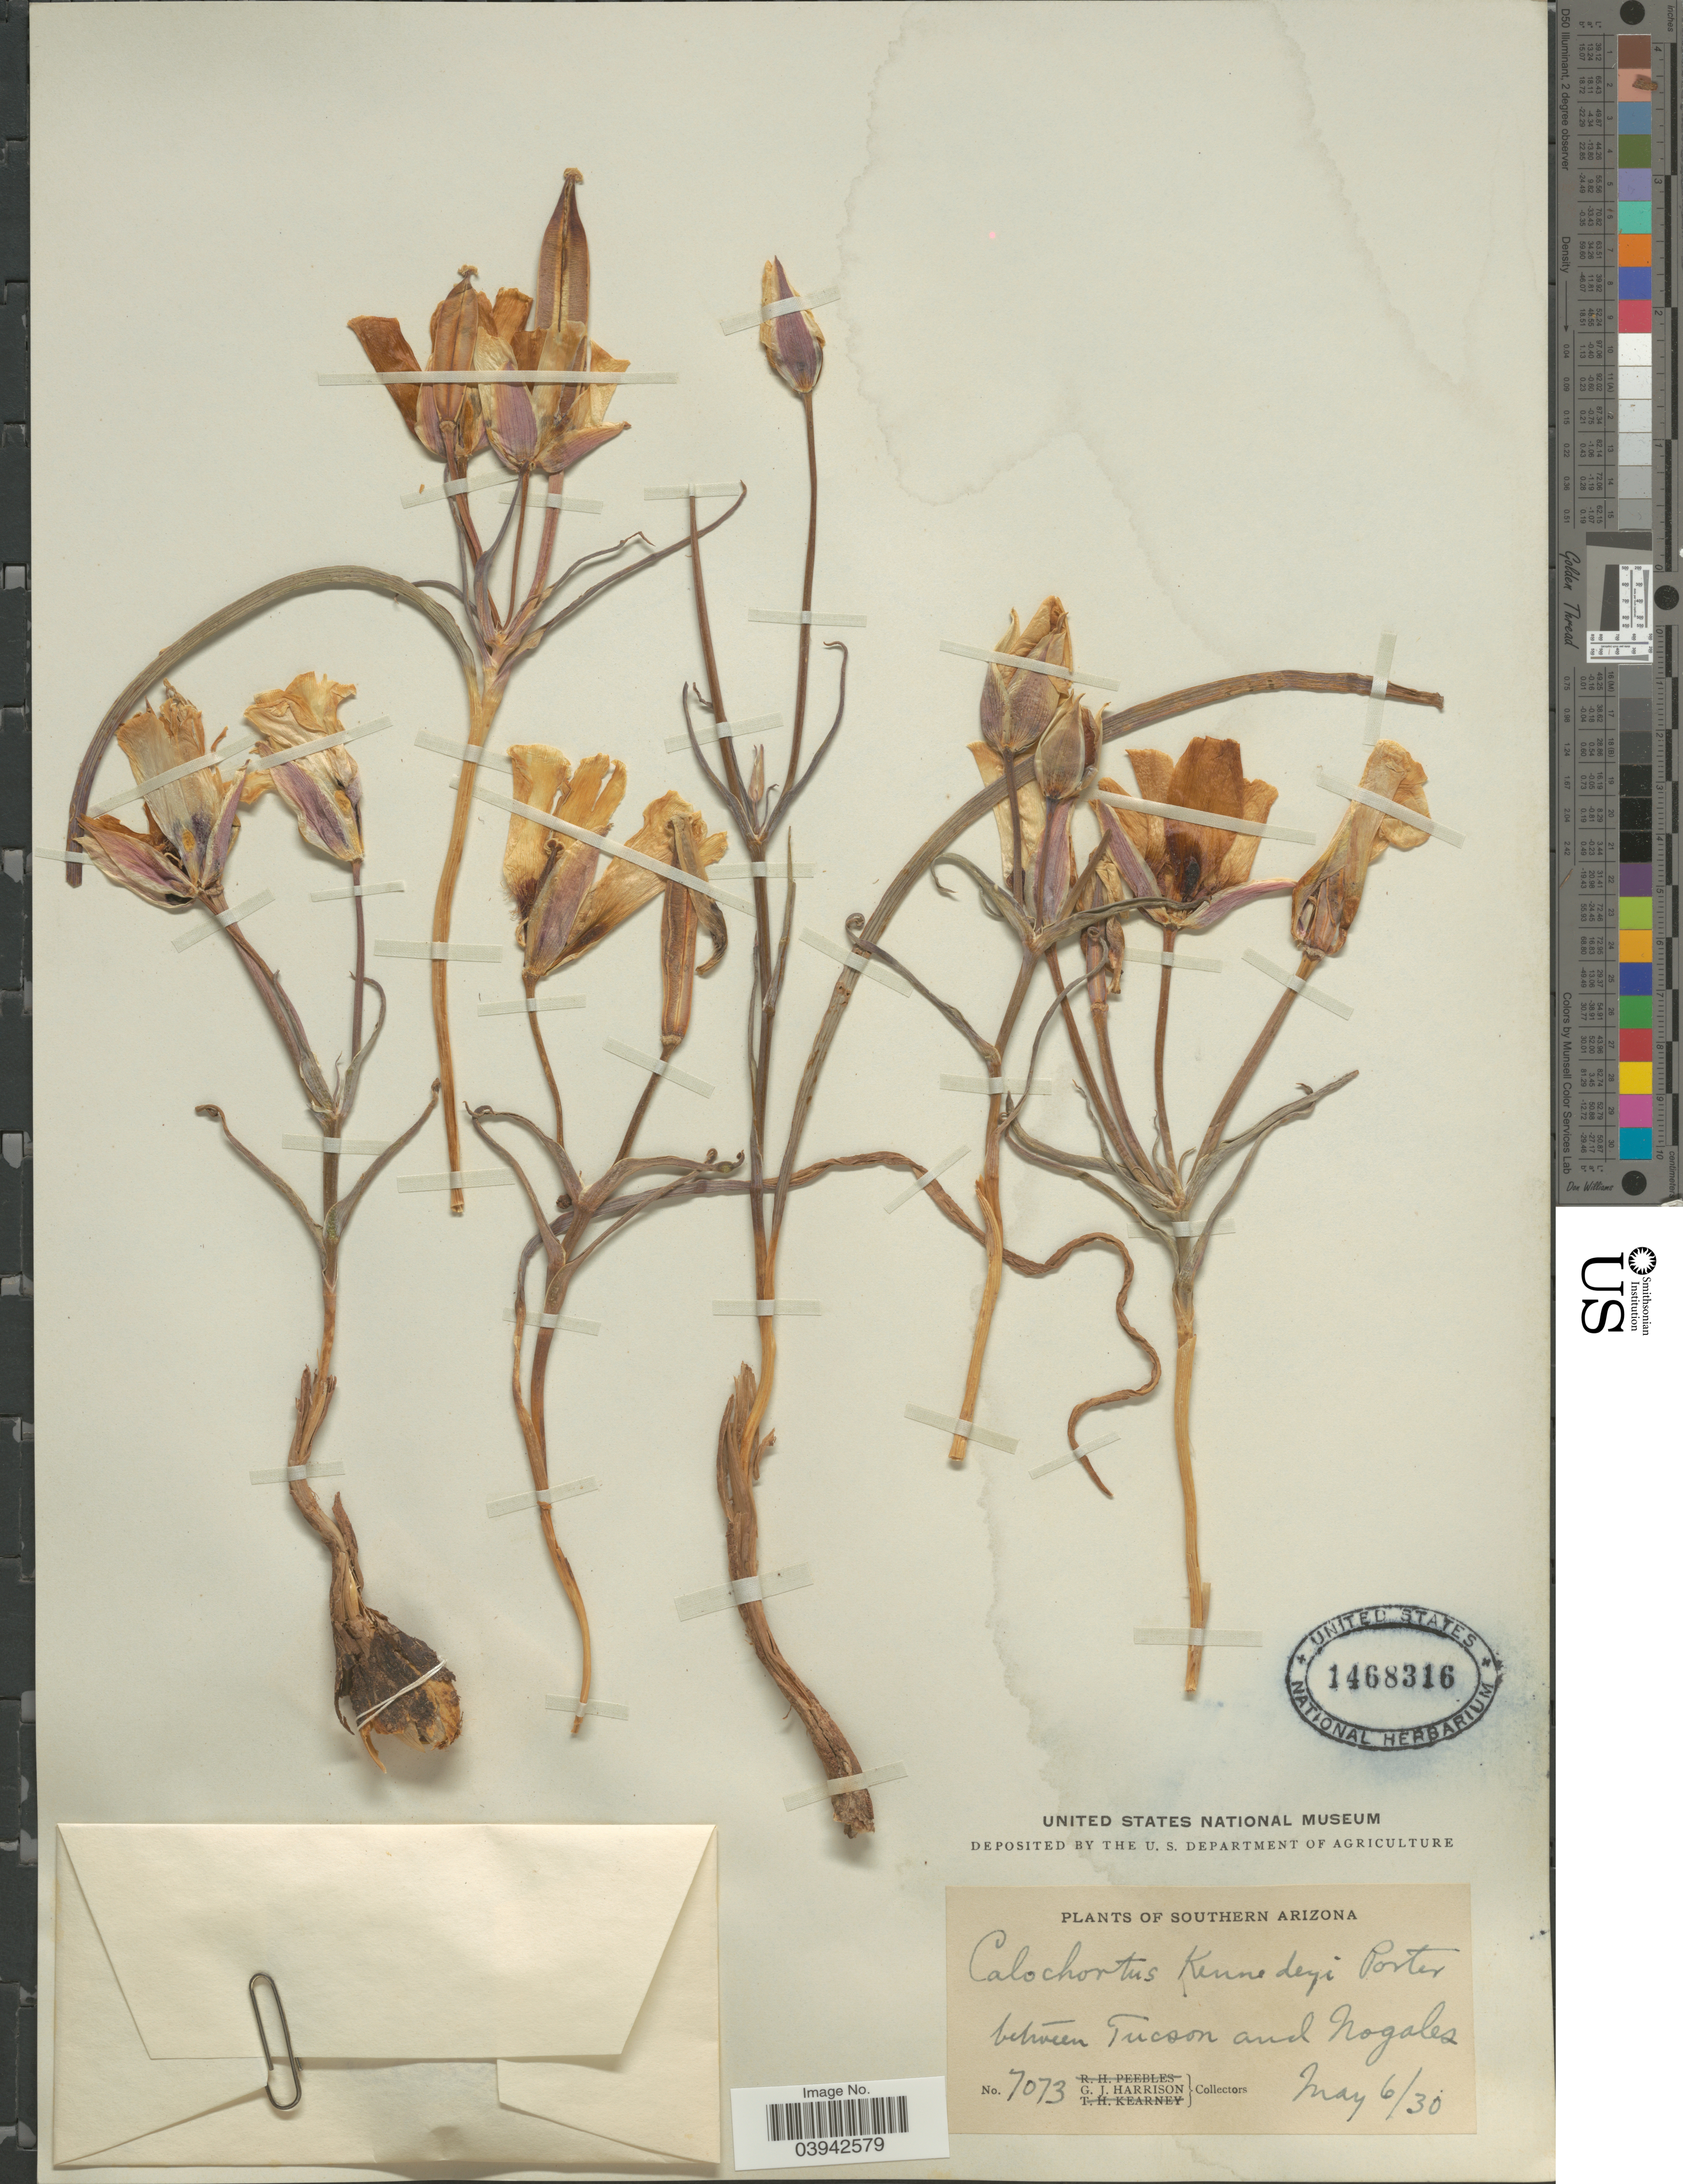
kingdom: Plantae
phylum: Tracheophyta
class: Liliopsida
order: Liliales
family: Liliaceae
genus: Calochortus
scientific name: Calochortus kennedyi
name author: Porter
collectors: G. J. Harrison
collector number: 7073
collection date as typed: Transcribed d/m/y: 6/5/30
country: United States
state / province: Arizona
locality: Southern Arizona. Between Tucson and Nogales.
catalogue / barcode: US 1468316